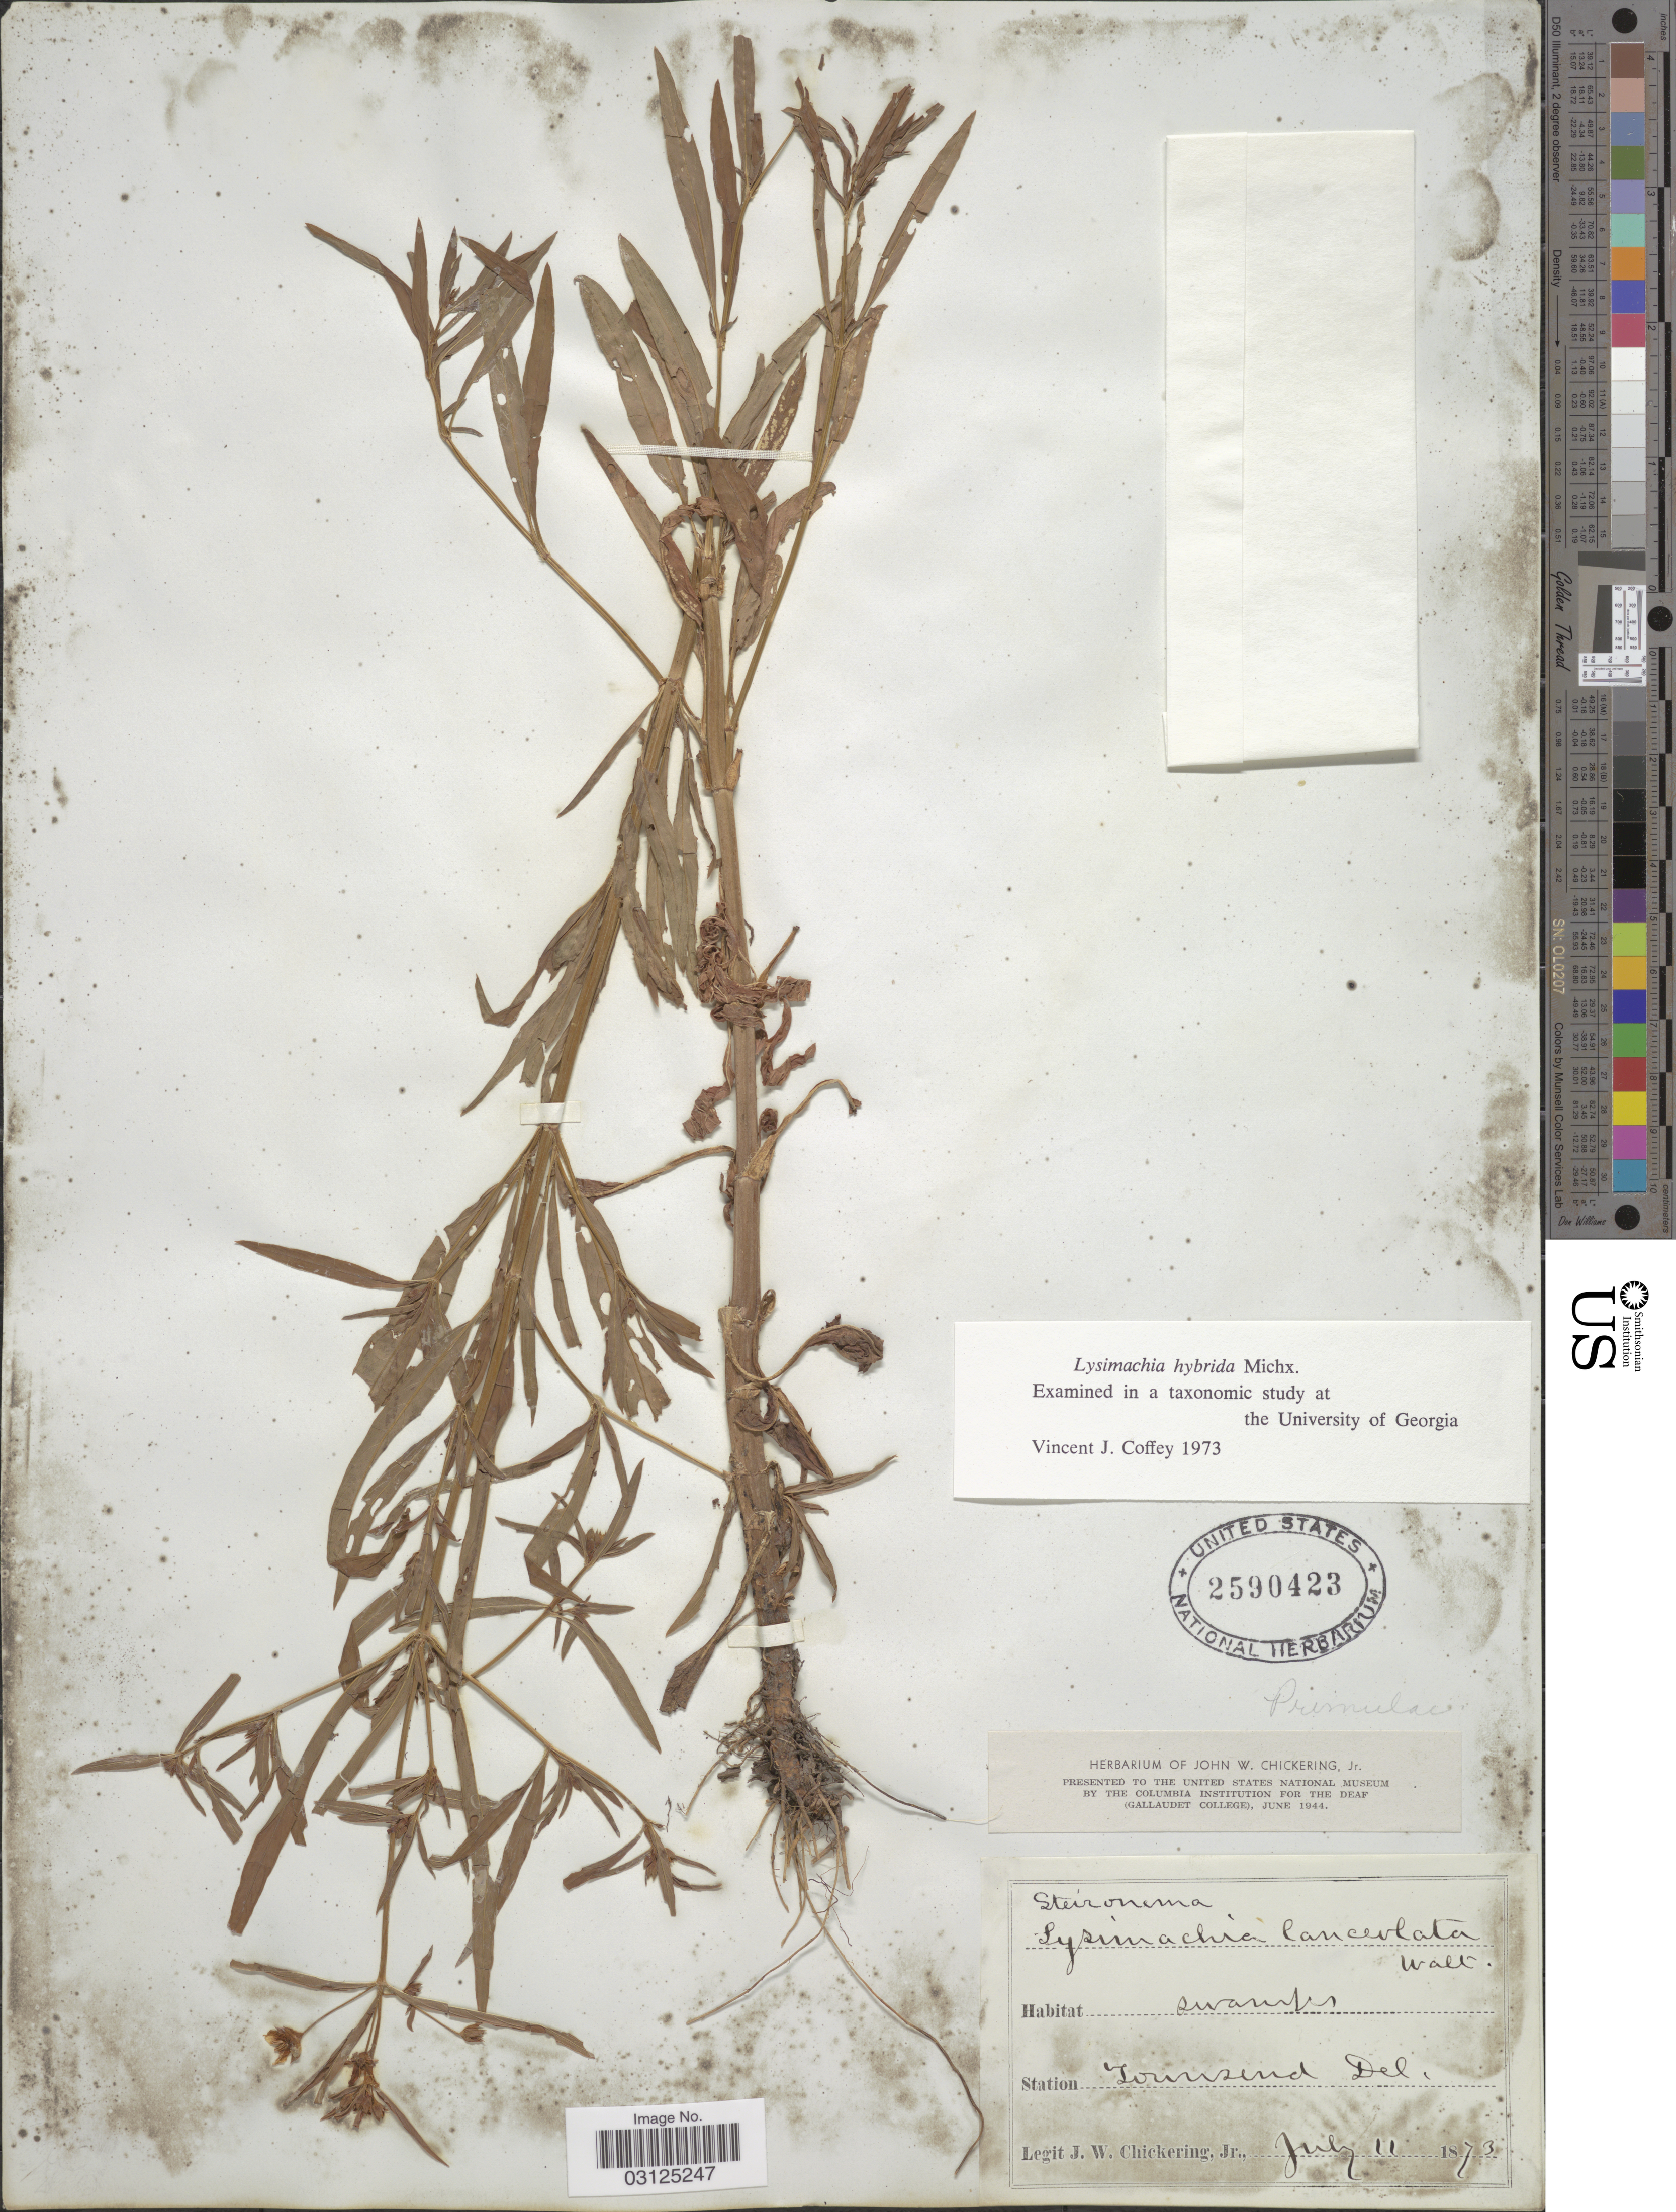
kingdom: Plantae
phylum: Tracheophyta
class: Magnoliopsida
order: Ericales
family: Primulaceae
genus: Lysimachia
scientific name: Lysimachia hybrida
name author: Michx.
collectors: J. W. Chickering Jr.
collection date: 1873-07-11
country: United States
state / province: Delaware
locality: Stat. Townsend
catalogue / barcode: US 2590423